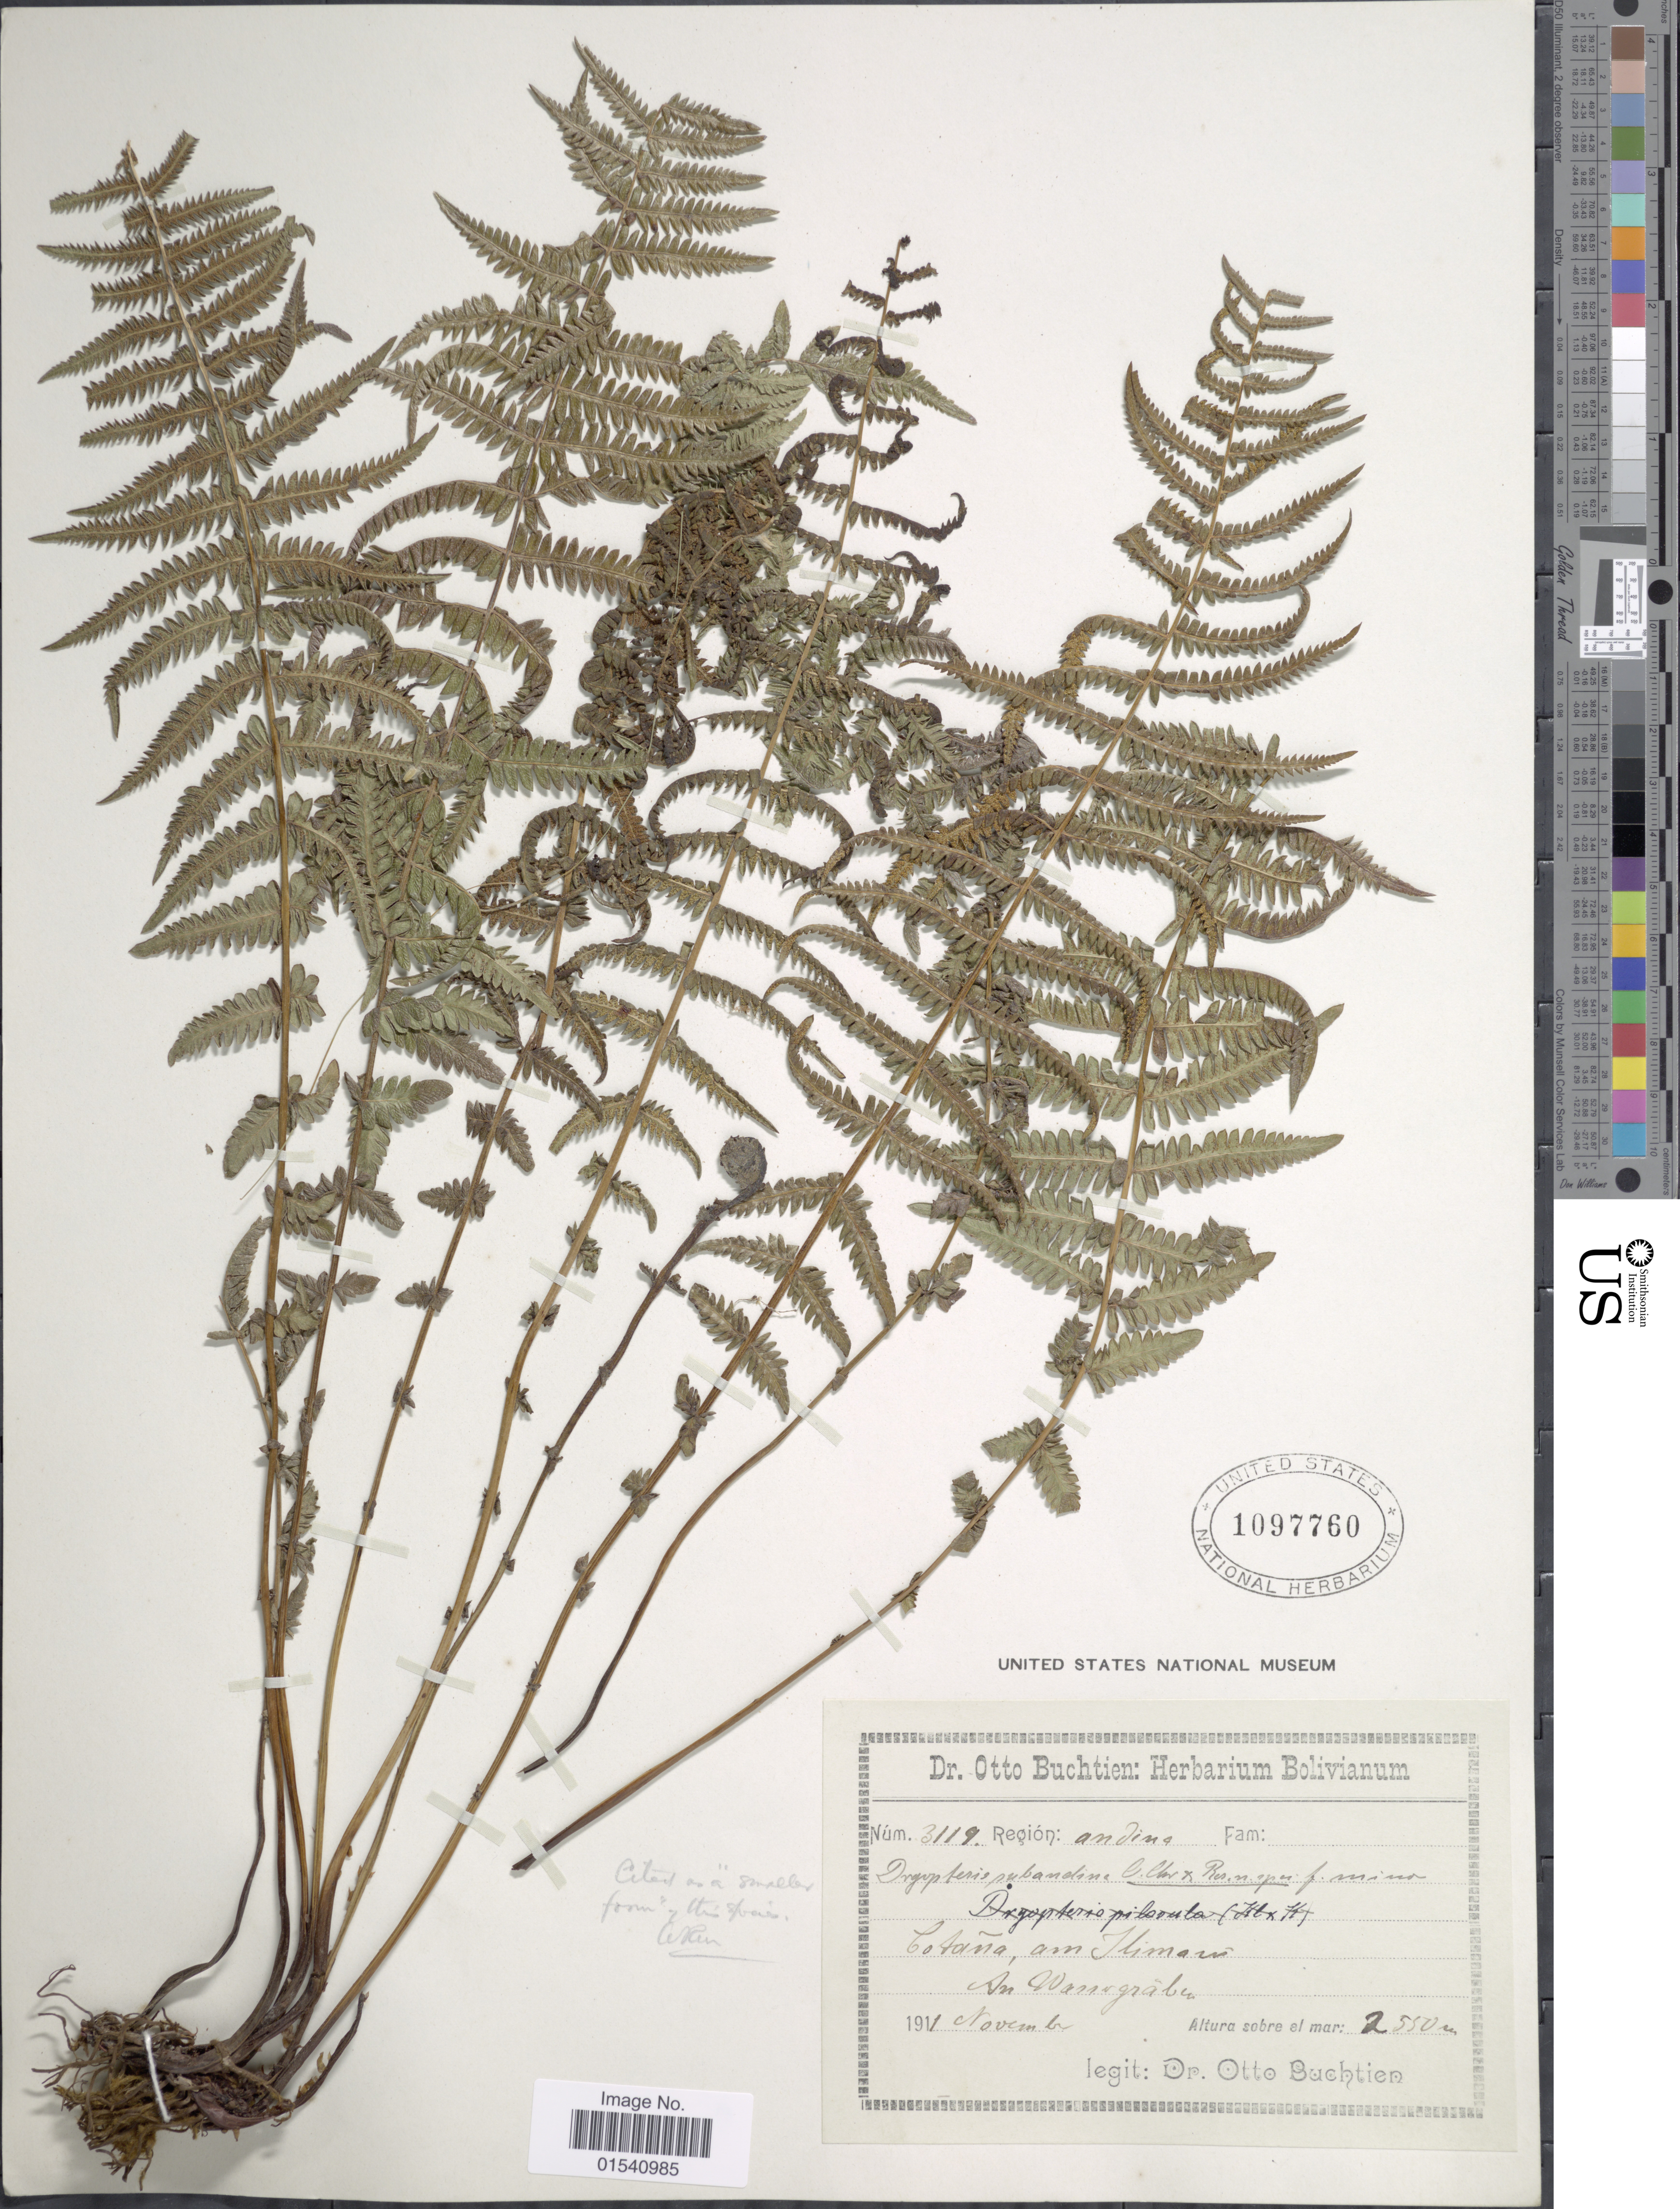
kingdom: Plantae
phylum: Tracheophyta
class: Polypodiopsida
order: Polypodiales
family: Thelypteridaceae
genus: Amauropelta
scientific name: Amauropelta rufa (Poir.) comb. nov., ined 2015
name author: (Poir.)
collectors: O. Buchtien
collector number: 3119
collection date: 1911-11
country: Bolivia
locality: Cotaña, am Illimani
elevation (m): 2550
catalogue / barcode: US 1097760